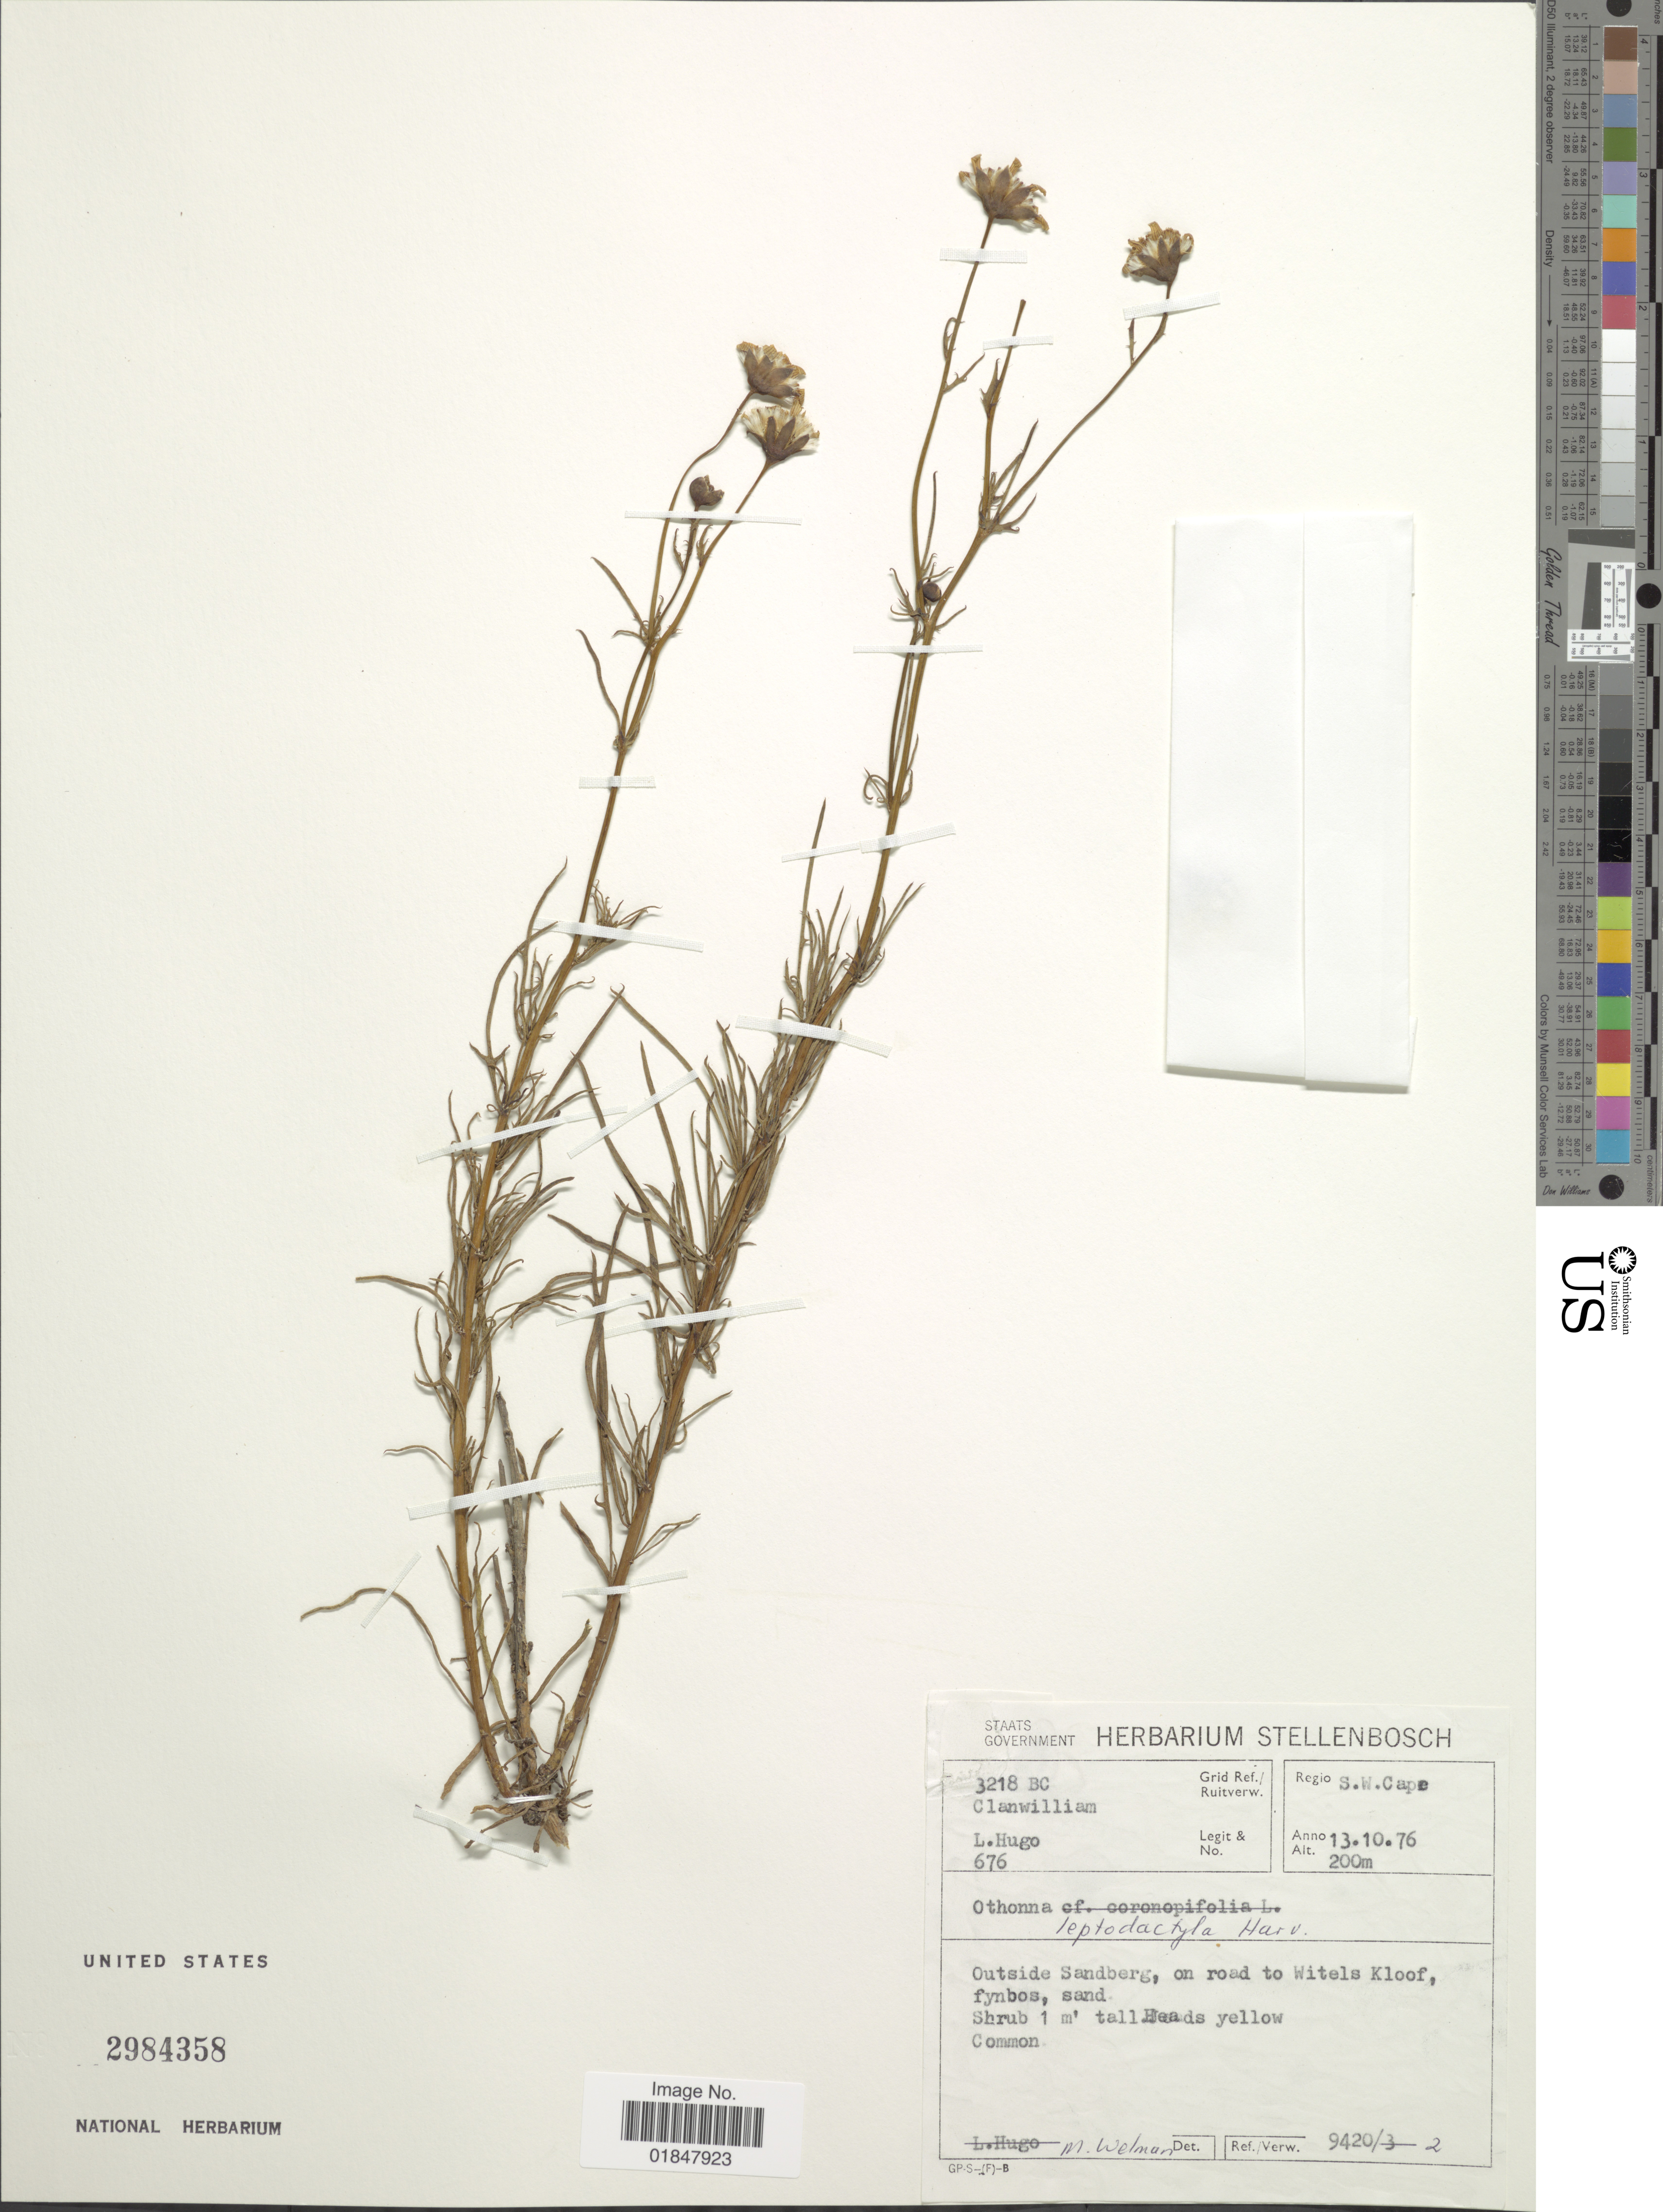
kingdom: Plantae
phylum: Tracheophyta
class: Magnoliopsida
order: Asterales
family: Asteraceae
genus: Othonna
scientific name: Othonna leptodactyla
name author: Harv.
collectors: L. Hugo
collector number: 676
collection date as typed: Transcribed d/m/y: 13/10/76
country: South Africa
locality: S.W. Cape, Outside Sandberg, on road to Witels Kloof Clanwilliam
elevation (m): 200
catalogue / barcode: US 2984358